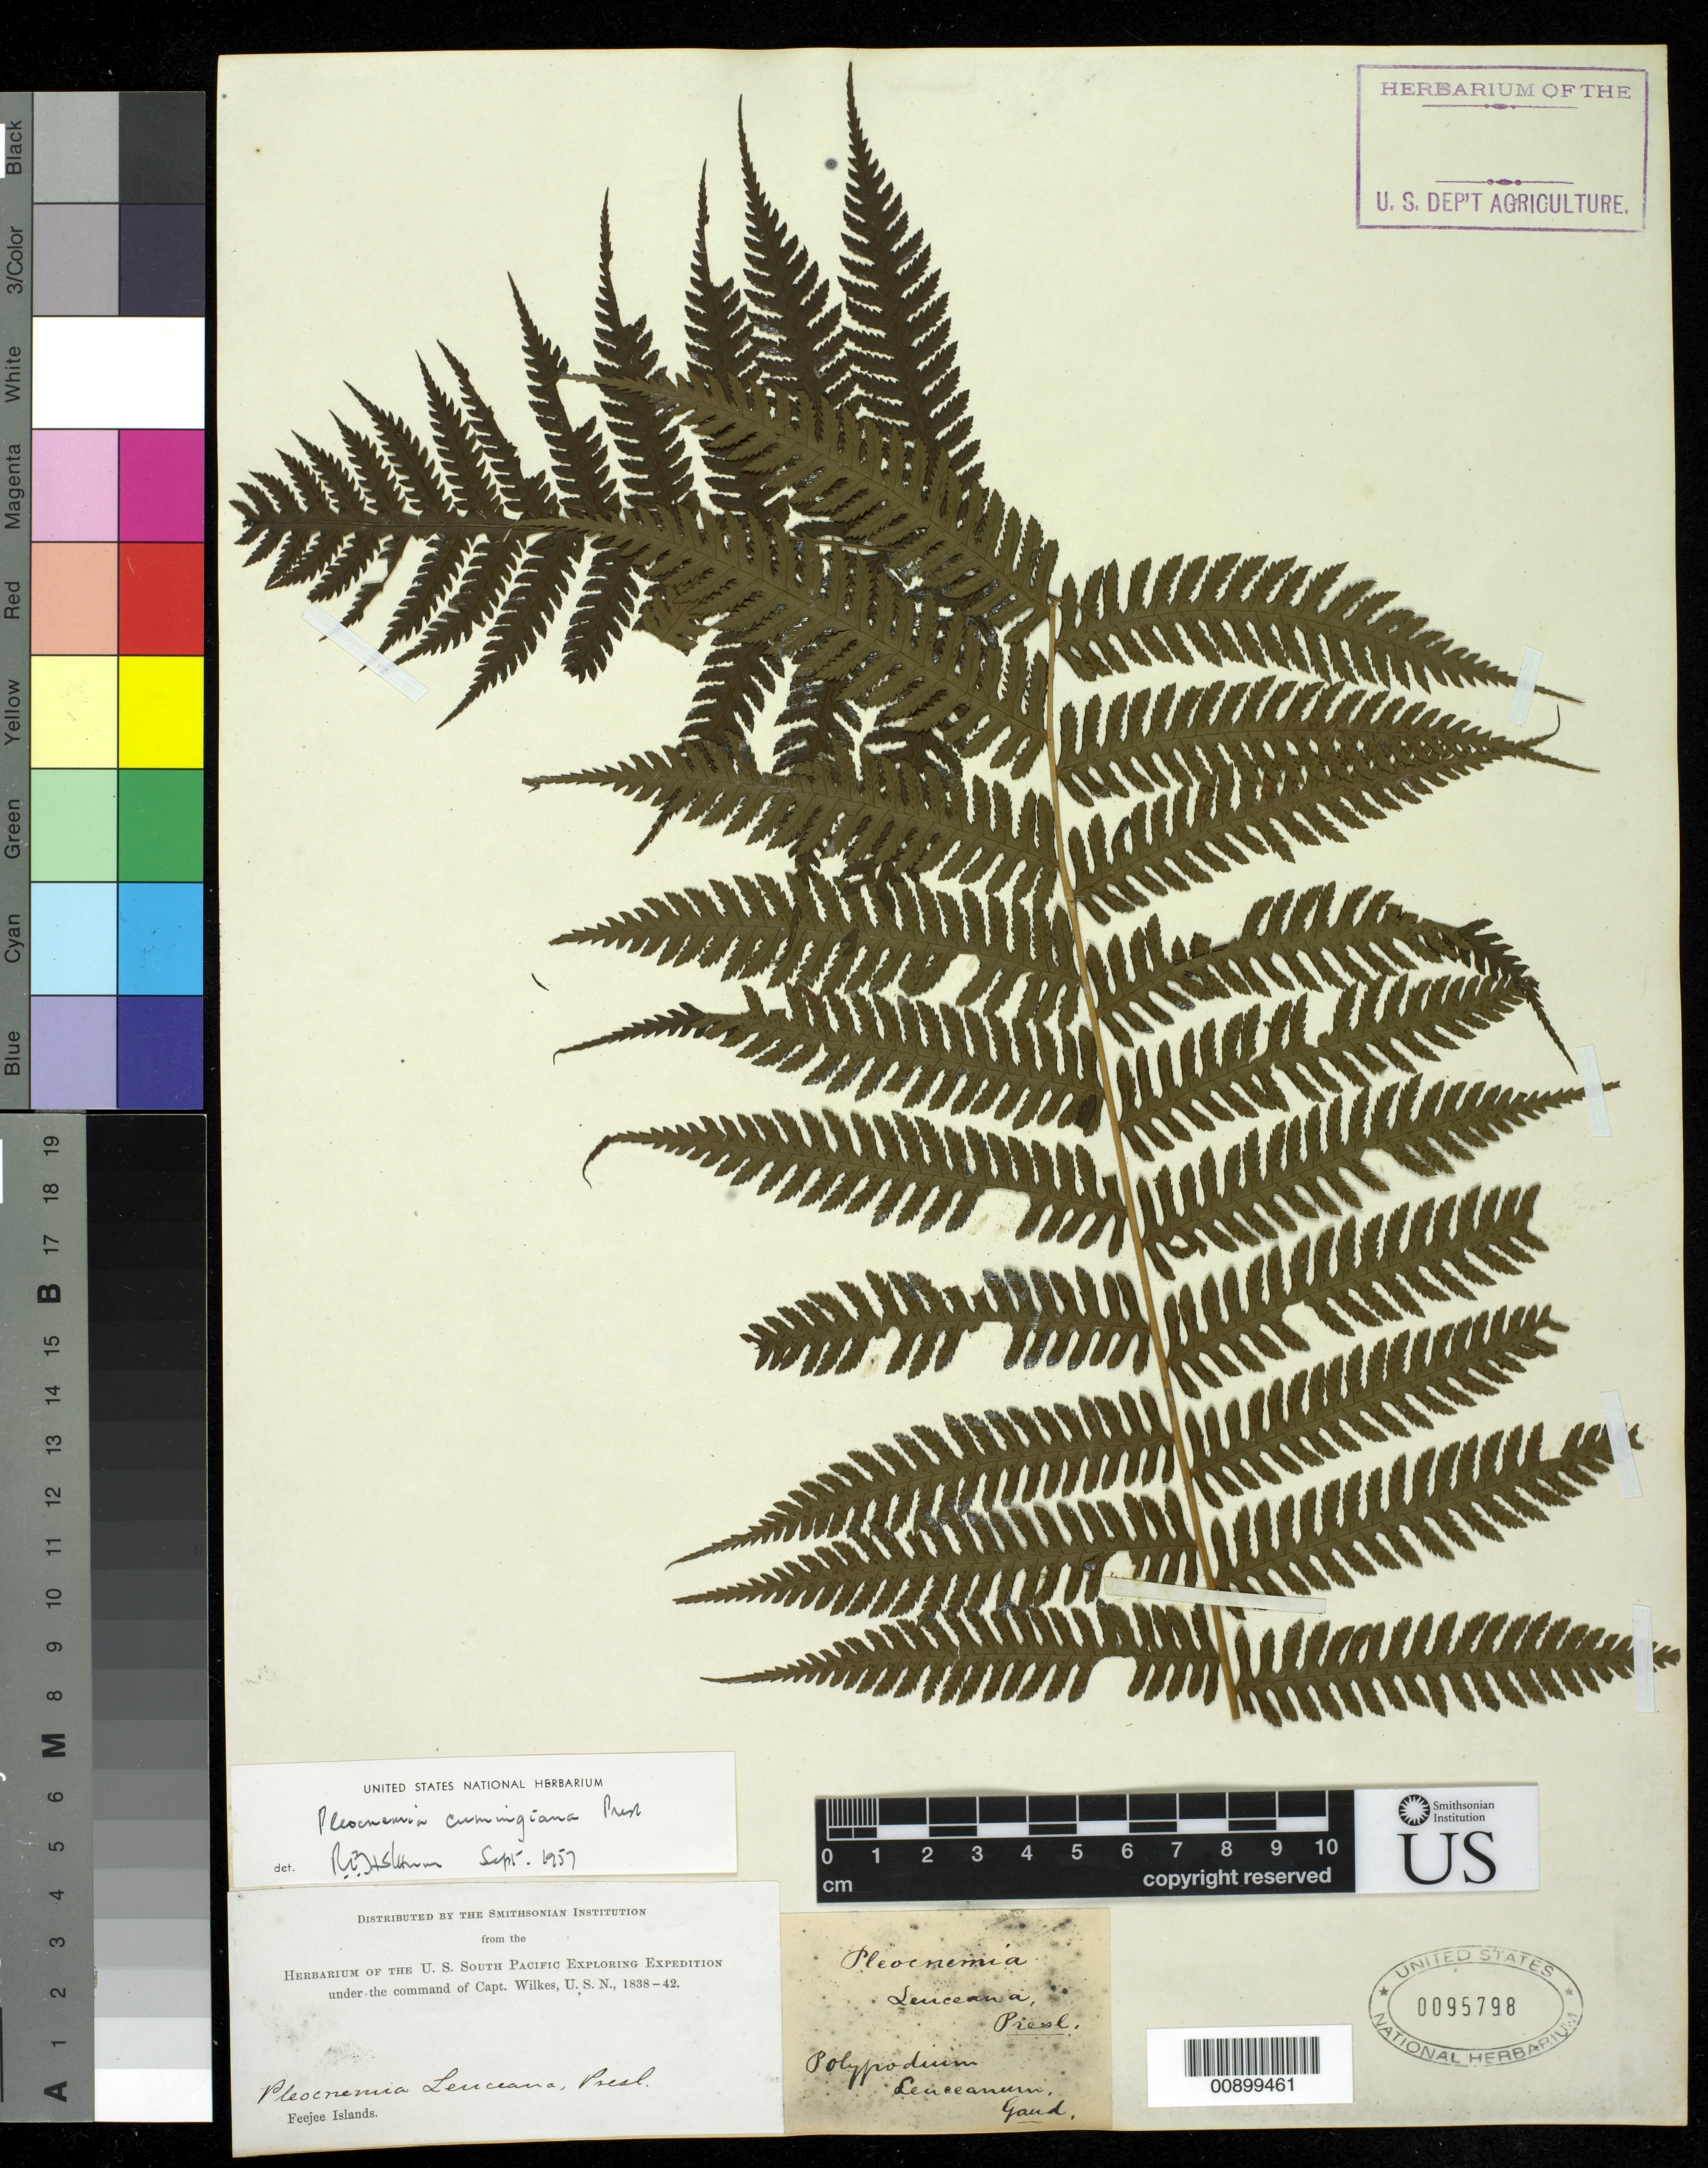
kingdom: Plantae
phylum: Tracheophyta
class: Polypodiopsida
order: Polypodiales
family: Dryopteridaceae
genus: Pleocnemia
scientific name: Pleocnemia cumingiana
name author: C. Presl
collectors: Wilkes Explor. Exped.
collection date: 1838/1842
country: Fiji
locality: Feejee Islands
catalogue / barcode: US 95798